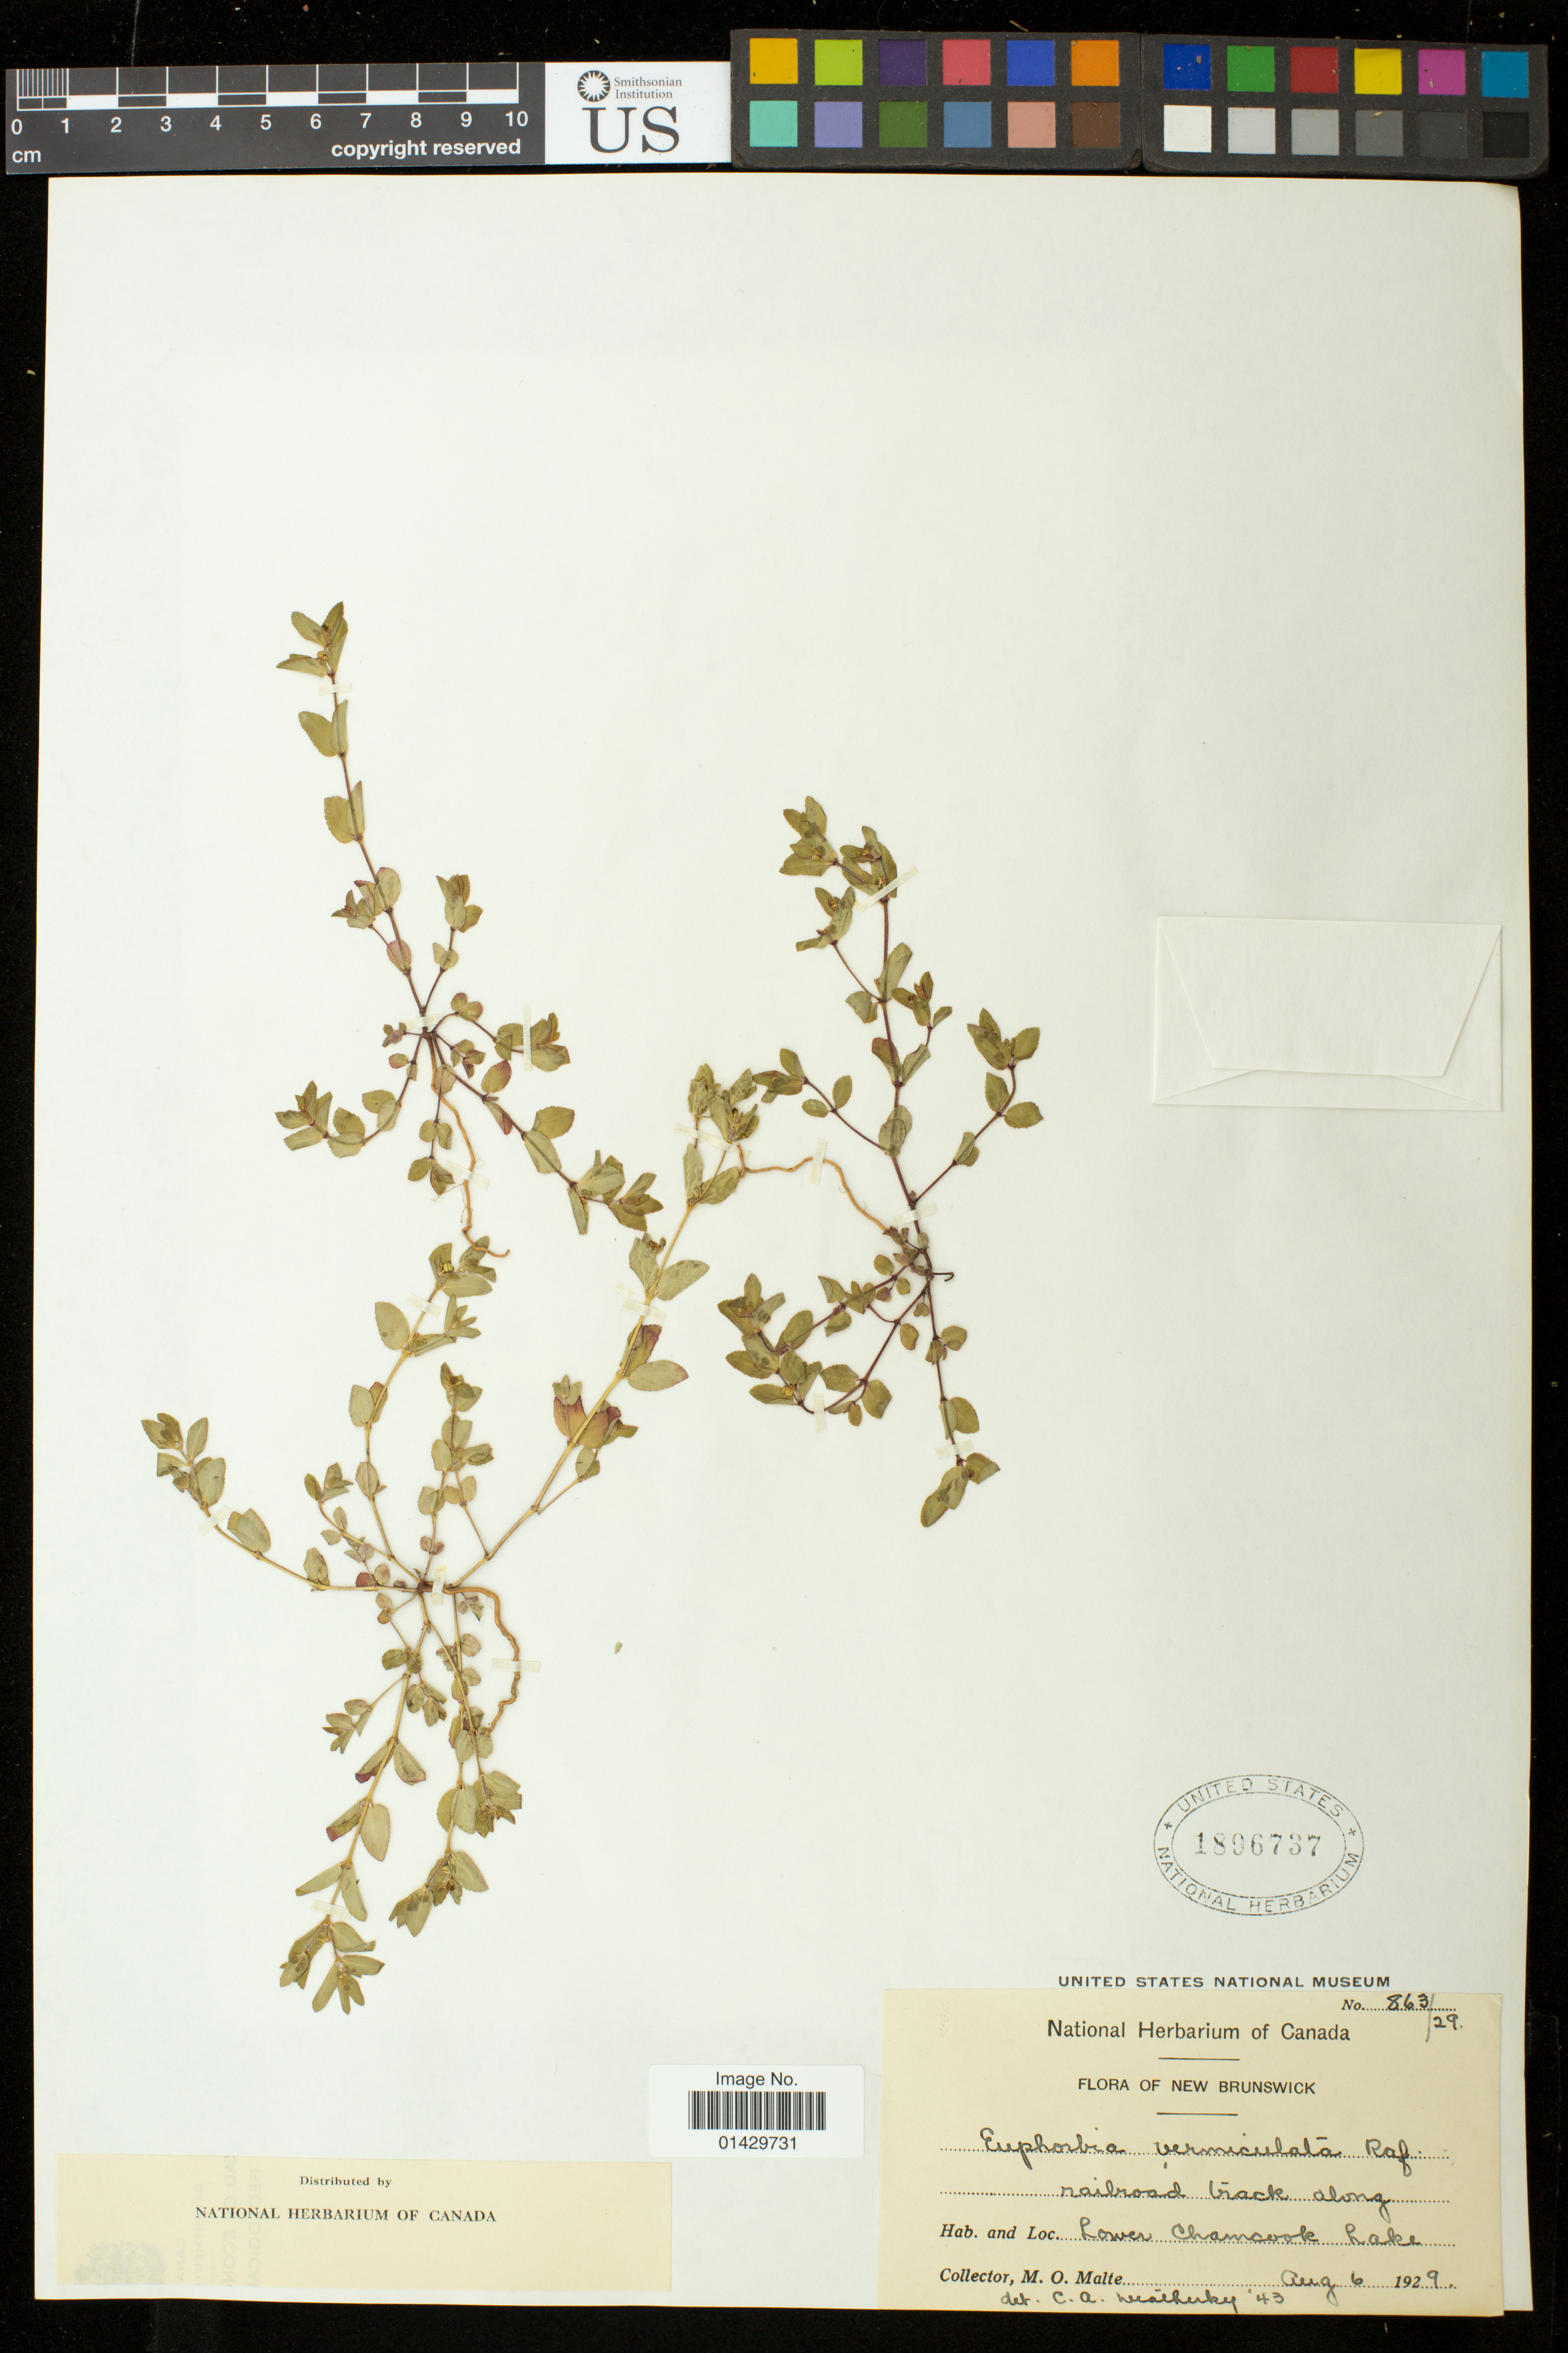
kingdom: Plantae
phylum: Tracheophyta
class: Magnoliopsida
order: Malpighiales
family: Euphorbiaceae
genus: Euphorbia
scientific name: Euphorbia vermiculata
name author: Raf.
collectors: M. O. Malte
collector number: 863/29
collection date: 1929-08-06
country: Canada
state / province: New Brunswick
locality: railroad track along Lower Chamcook Lake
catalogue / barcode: US 1896737